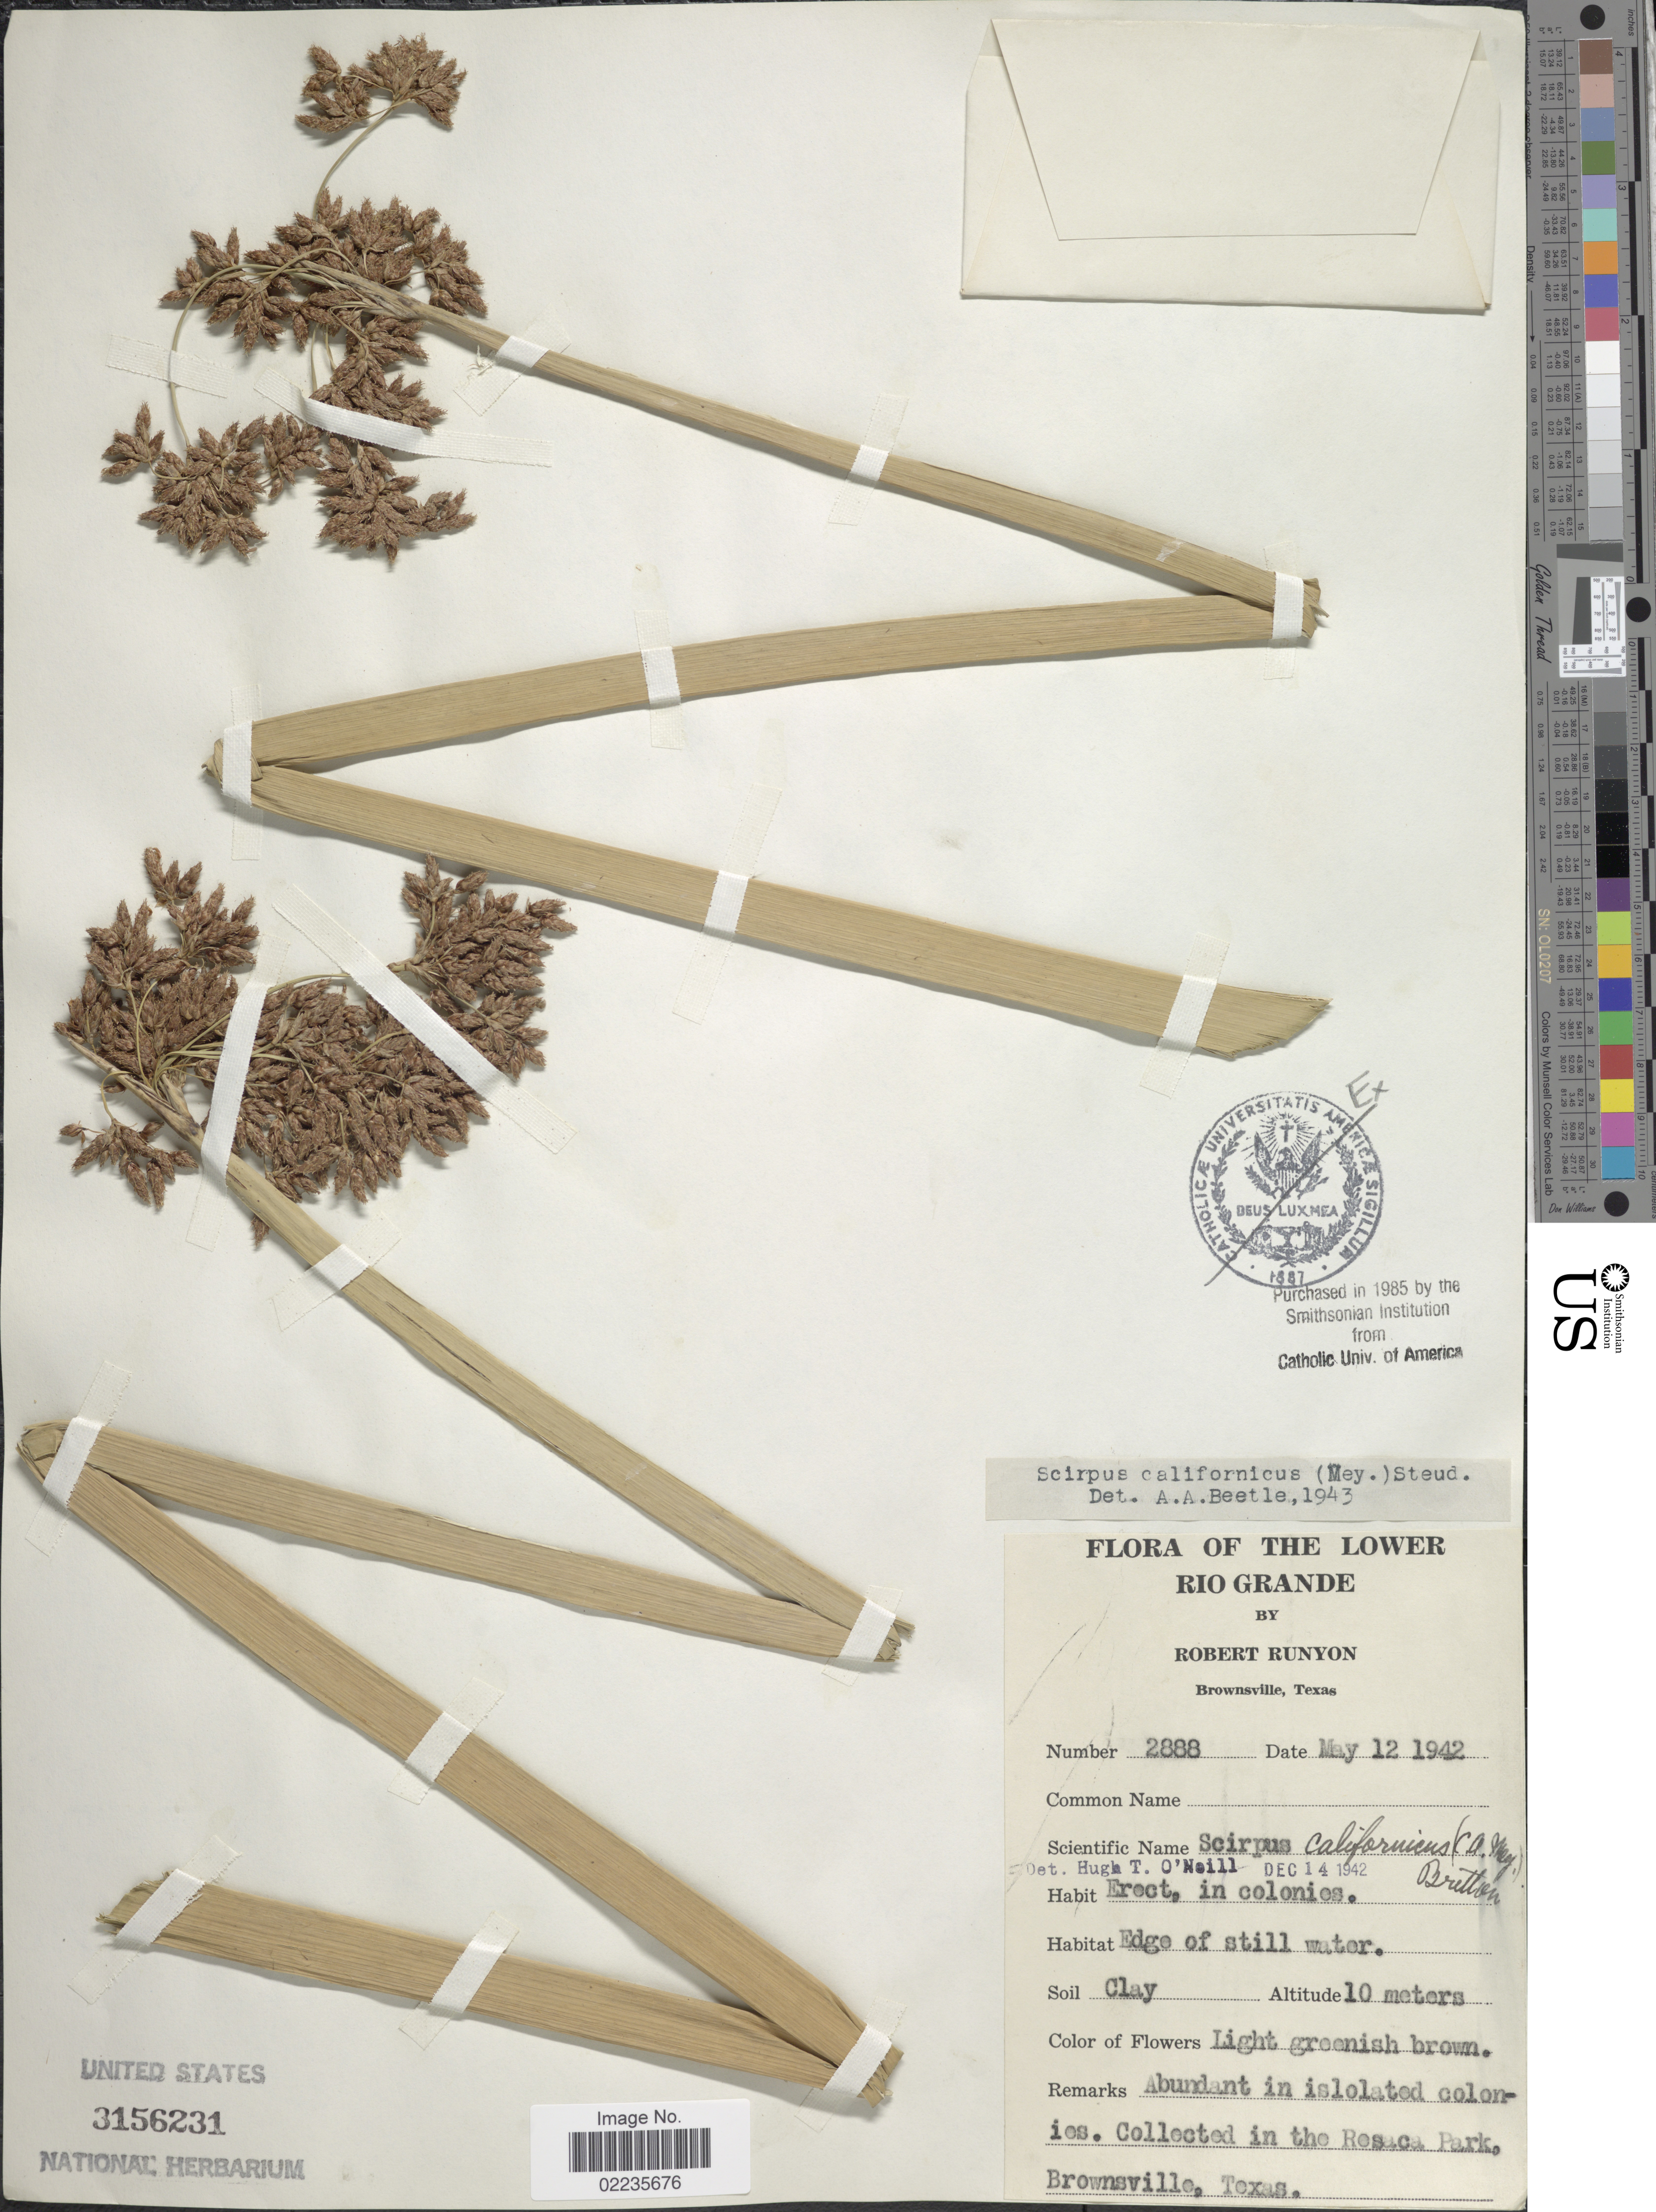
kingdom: Plantae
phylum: Tracheophyta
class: Liliopsida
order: Poales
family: Cyperaceae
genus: Schoenoplectus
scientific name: Schoenoplectus californicus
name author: (C.A. Mey.) Soják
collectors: R. Runyon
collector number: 2888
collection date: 1942-05-12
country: United States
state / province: Texas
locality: In the Resaca Park, Brownsville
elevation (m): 10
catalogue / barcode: US 3156231